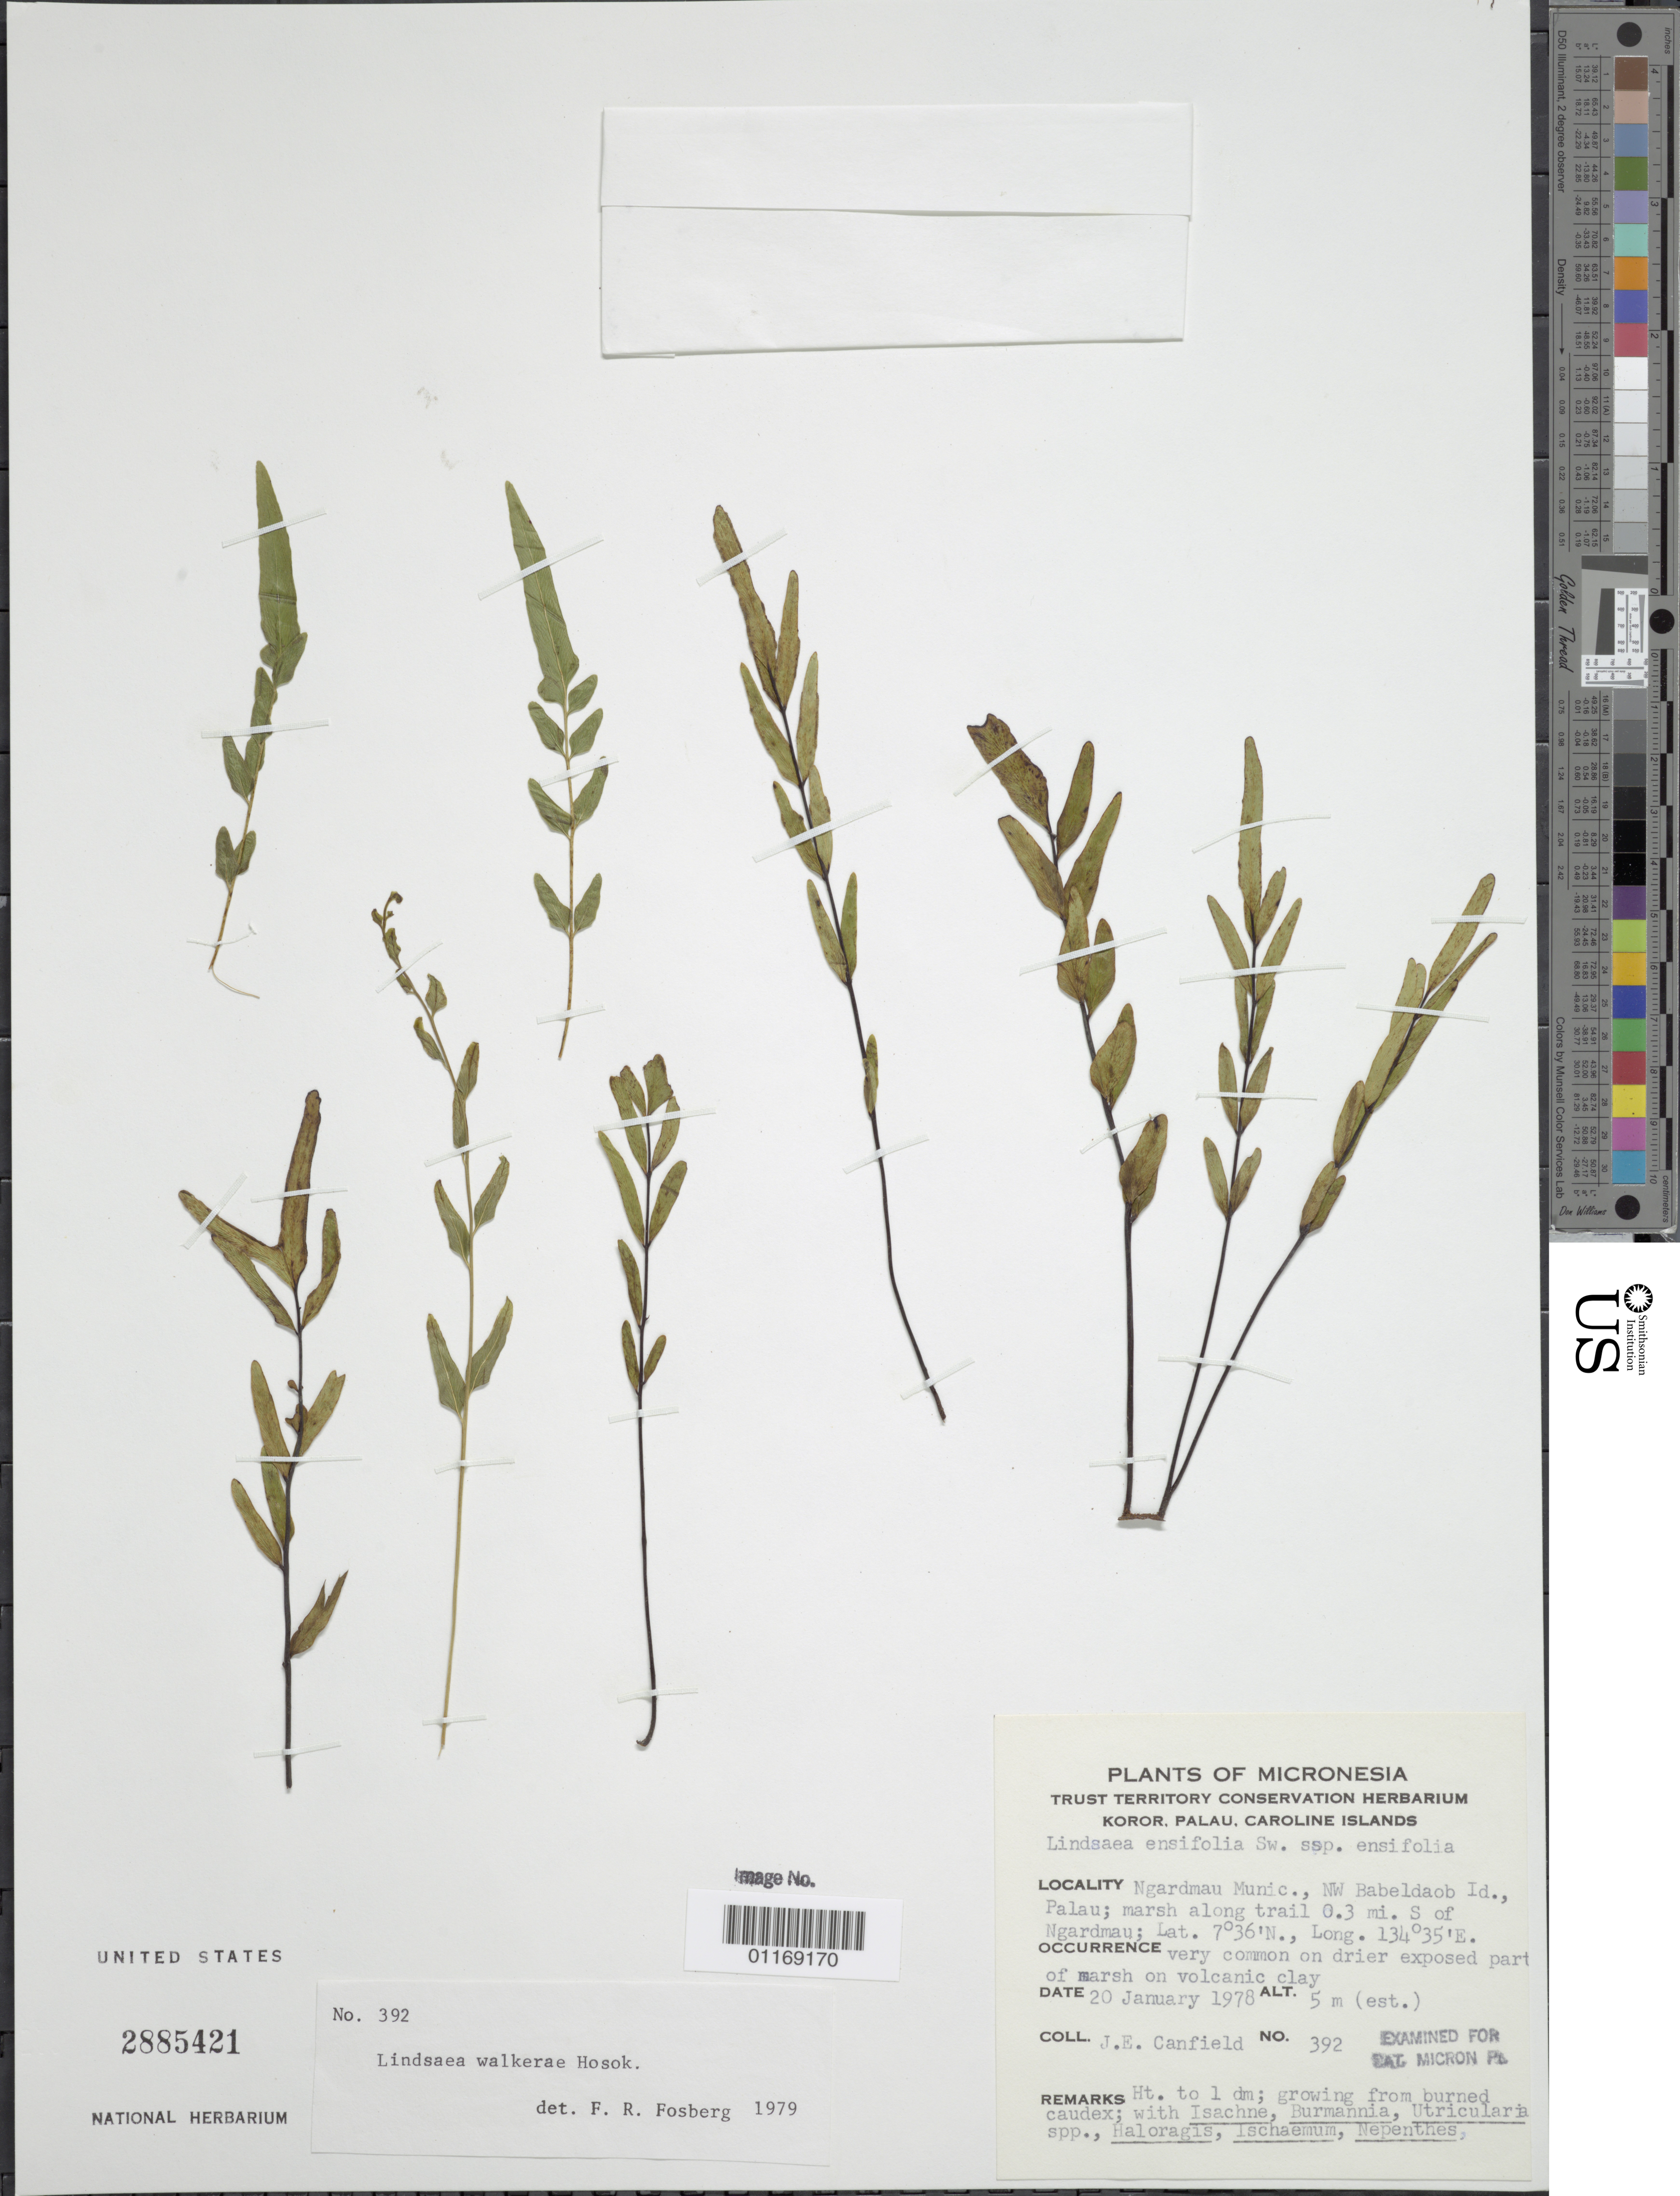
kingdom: Plantae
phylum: Tracheophyta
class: Polypodiopsida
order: Polypodiales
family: Lindsaeaceae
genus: Lindsaea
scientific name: Lindsaea walkerae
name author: Hosok.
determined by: Fosberg, F. R.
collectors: J. E. Canfield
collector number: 392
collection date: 1978-01-20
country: Palau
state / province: Koror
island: Babeldaob [Babelthuap]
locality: Ngardmau Munic., NW Babeldaob Id., Palau; along trail nr. marsh 0.3 mi. S of Ngardmau.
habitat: Dry exposed part of marsh.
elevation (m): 5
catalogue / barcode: US 2885421